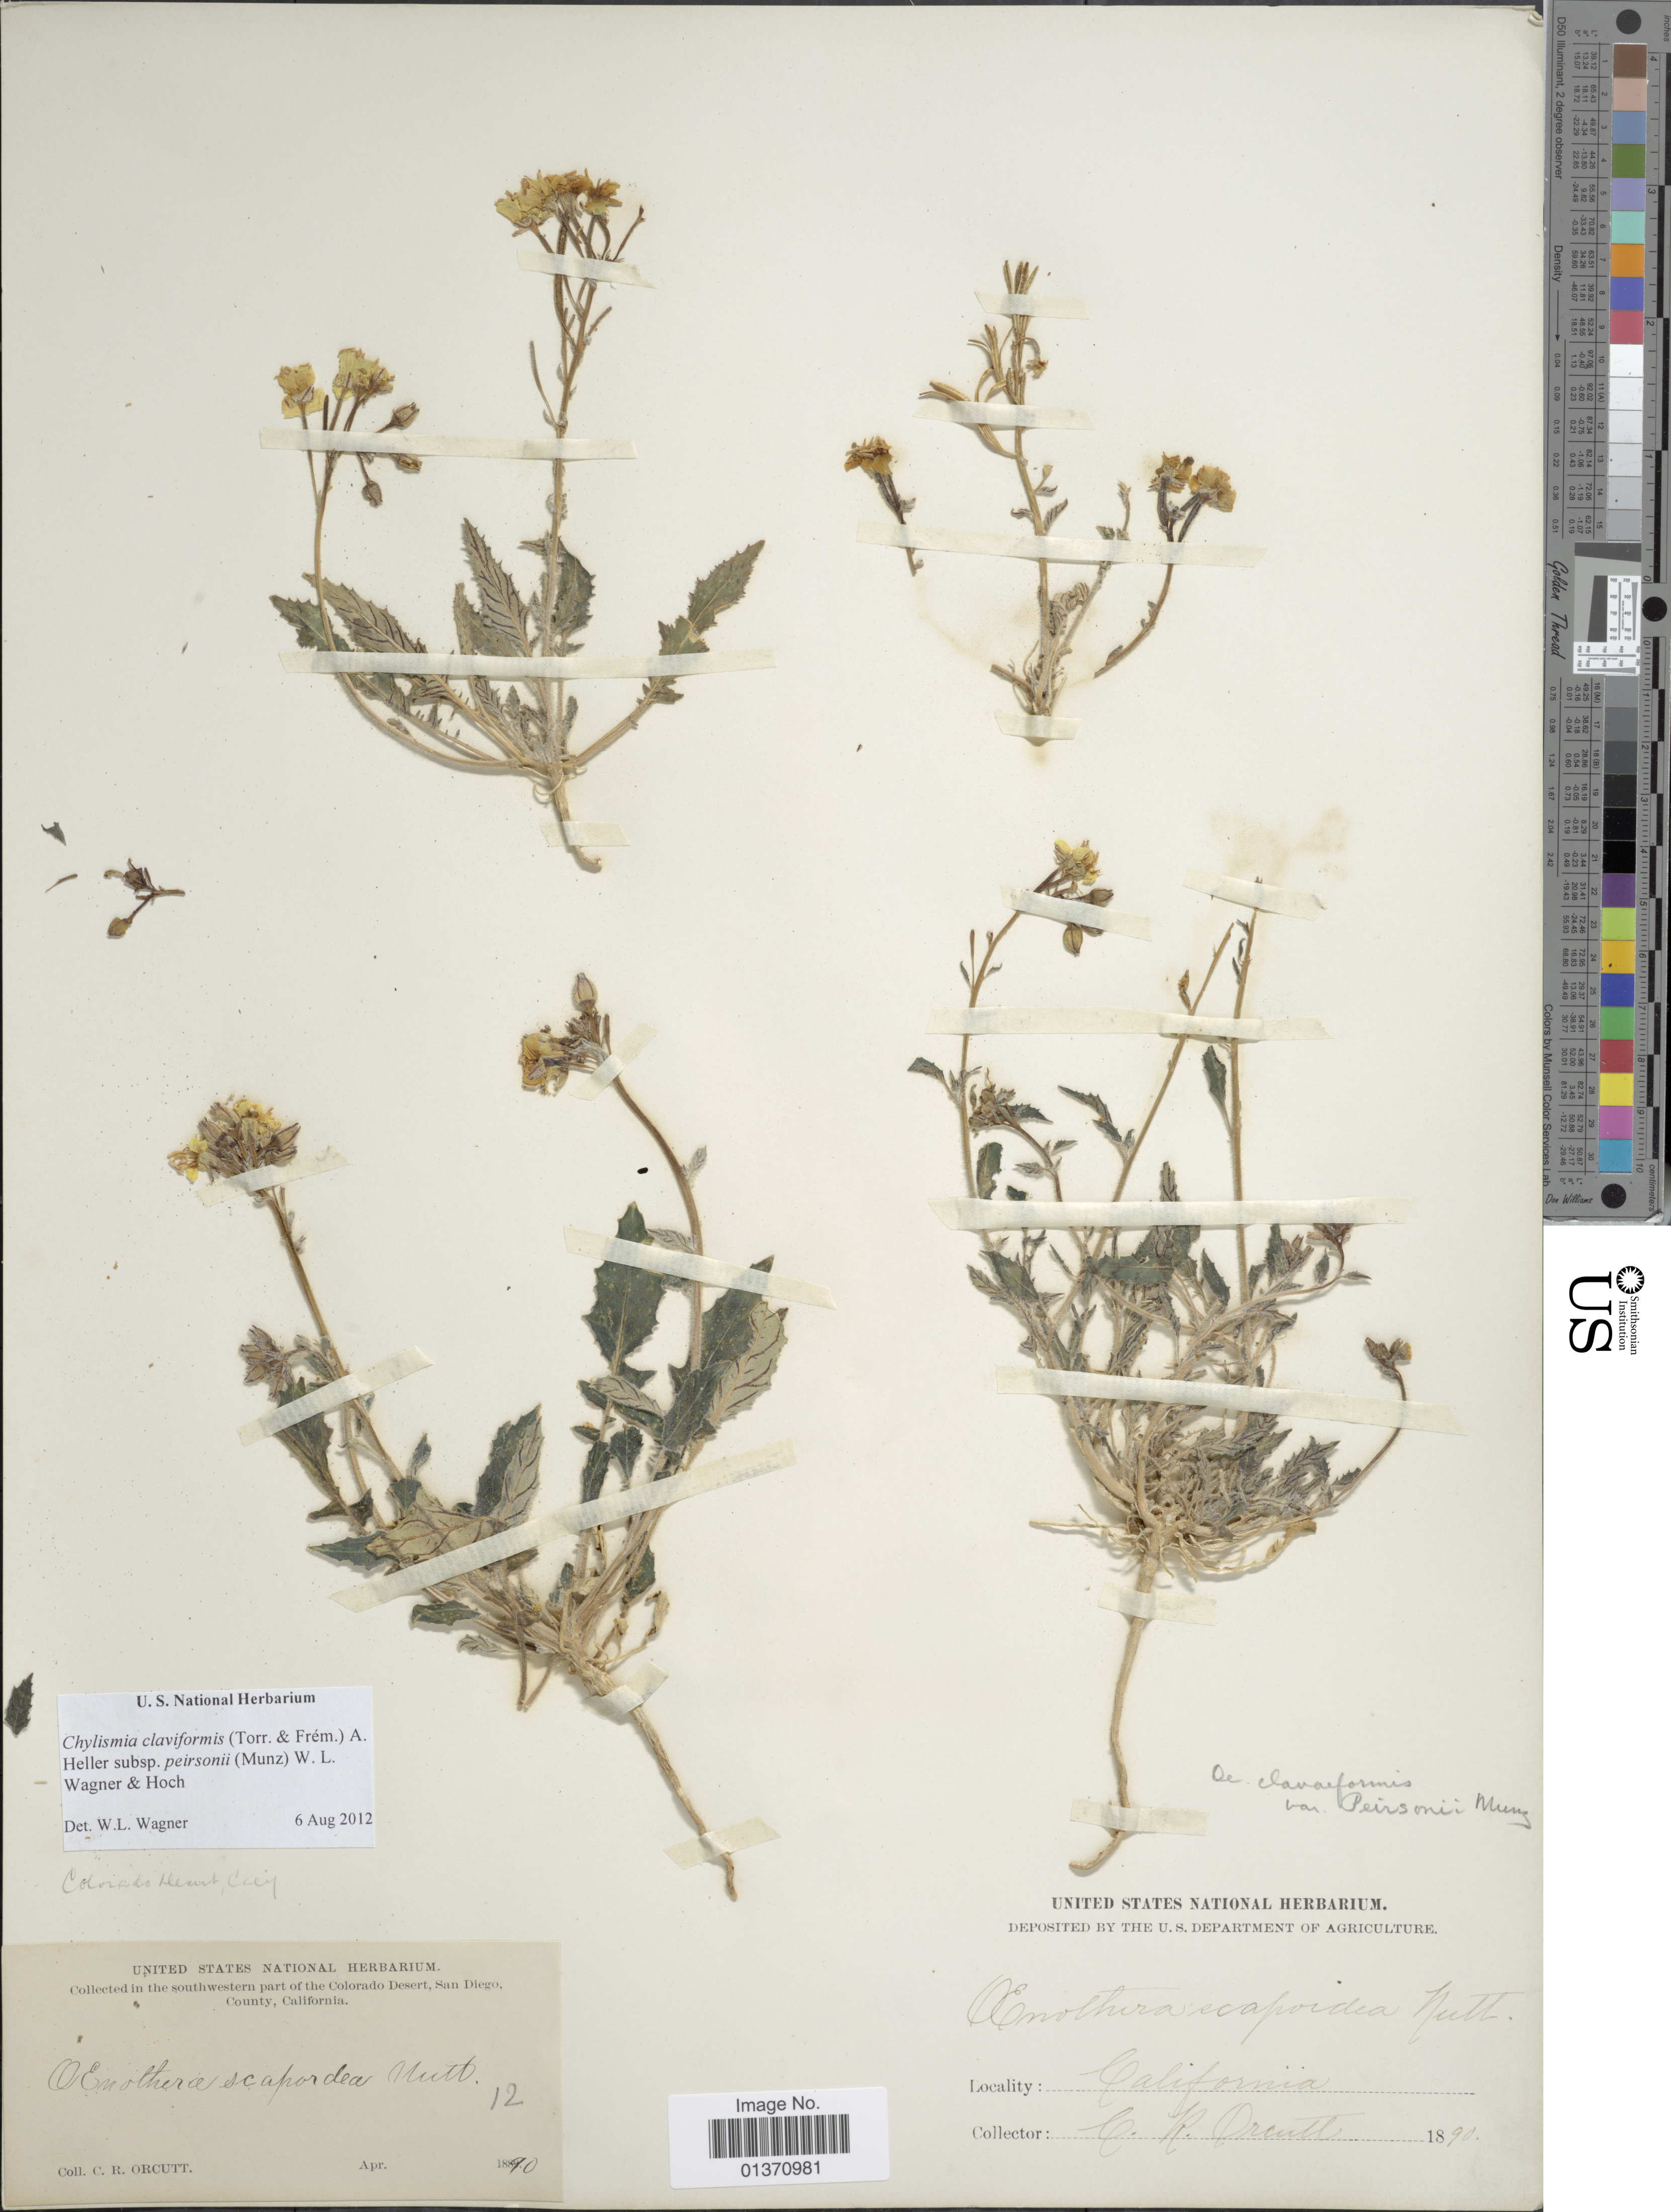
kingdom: Plantae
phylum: Tracheophyta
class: Magnoliopsida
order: Myrtales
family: Onagraceae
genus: Chylismia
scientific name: Chylismia claviformis subsp. peirsonii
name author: (Munz) W.L. Wagner & Hoch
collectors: C. R. Orcutt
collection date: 1890-04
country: United States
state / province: California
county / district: San Diego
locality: Southwestern part of the Colorado Desert, San Diego, County